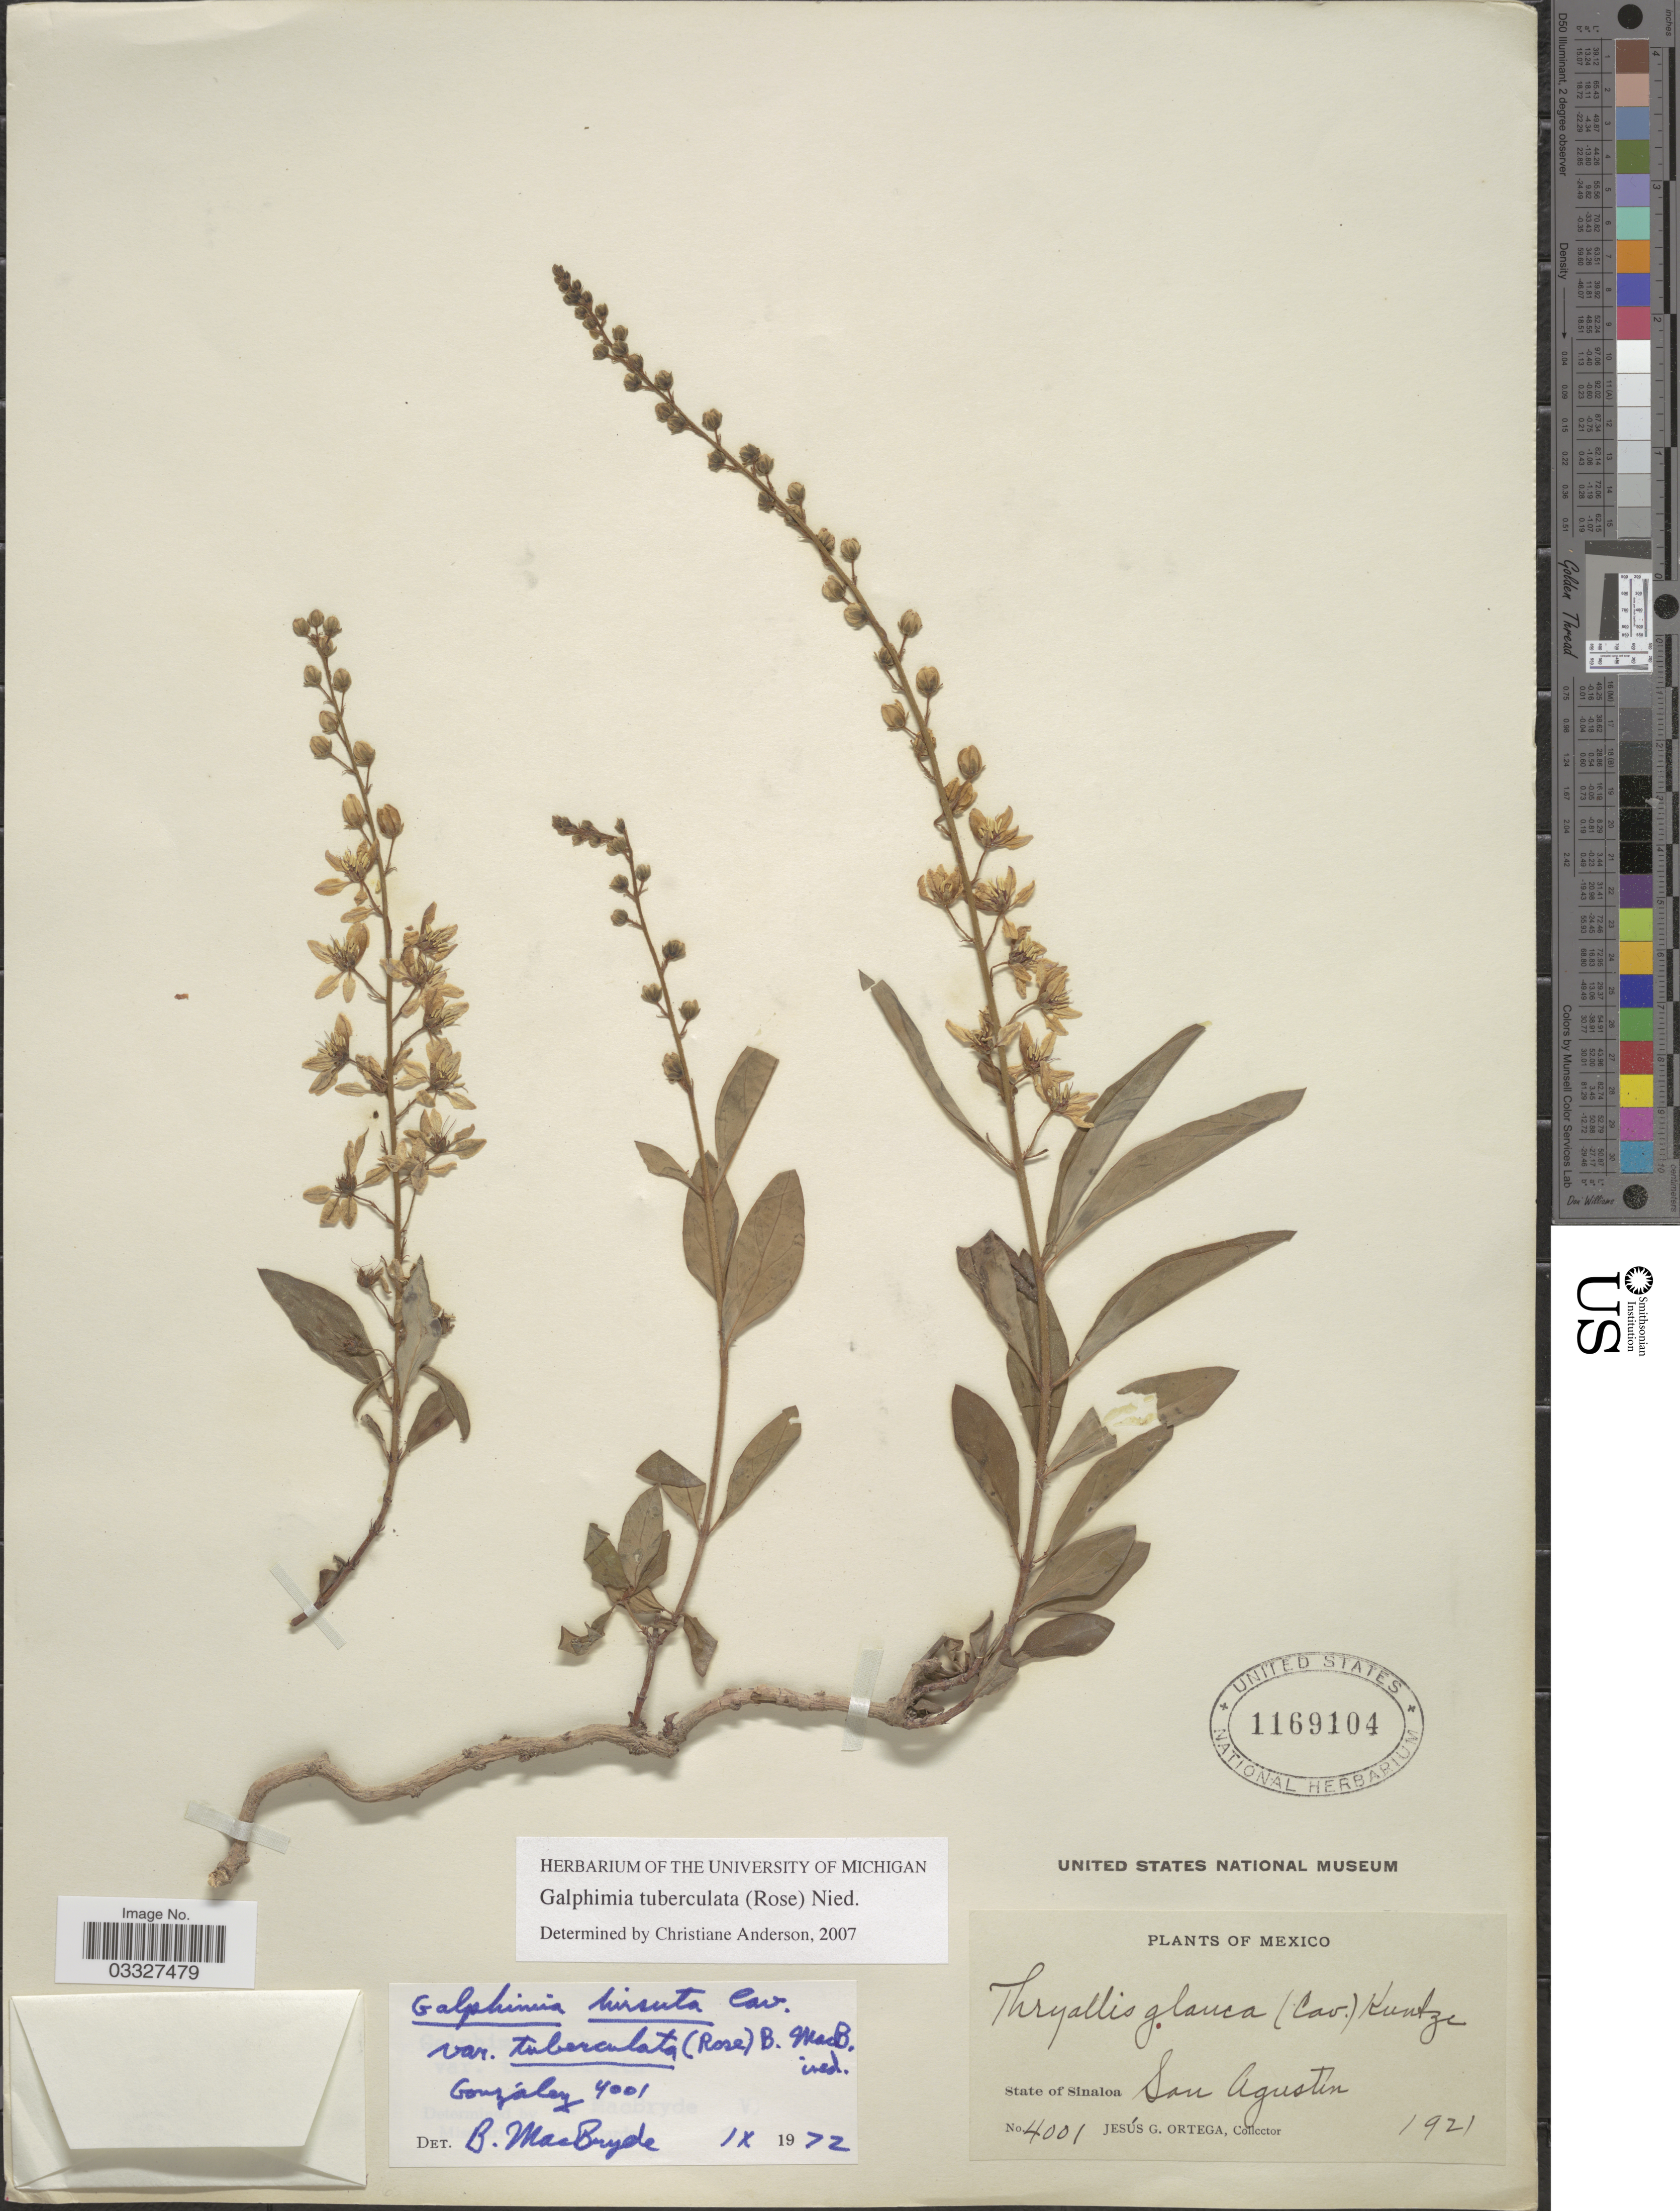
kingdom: Plantae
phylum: Tracheophyta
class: Magnoliopsida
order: Malpighiales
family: Malpighiaceae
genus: Galphimia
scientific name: Galphimia tuberculata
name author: (Rose) Nied.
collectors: J. Ortega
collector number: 4001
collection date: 1921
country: Mexico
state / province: Sinaloa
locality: San Agustín.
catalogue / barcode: US 1169104